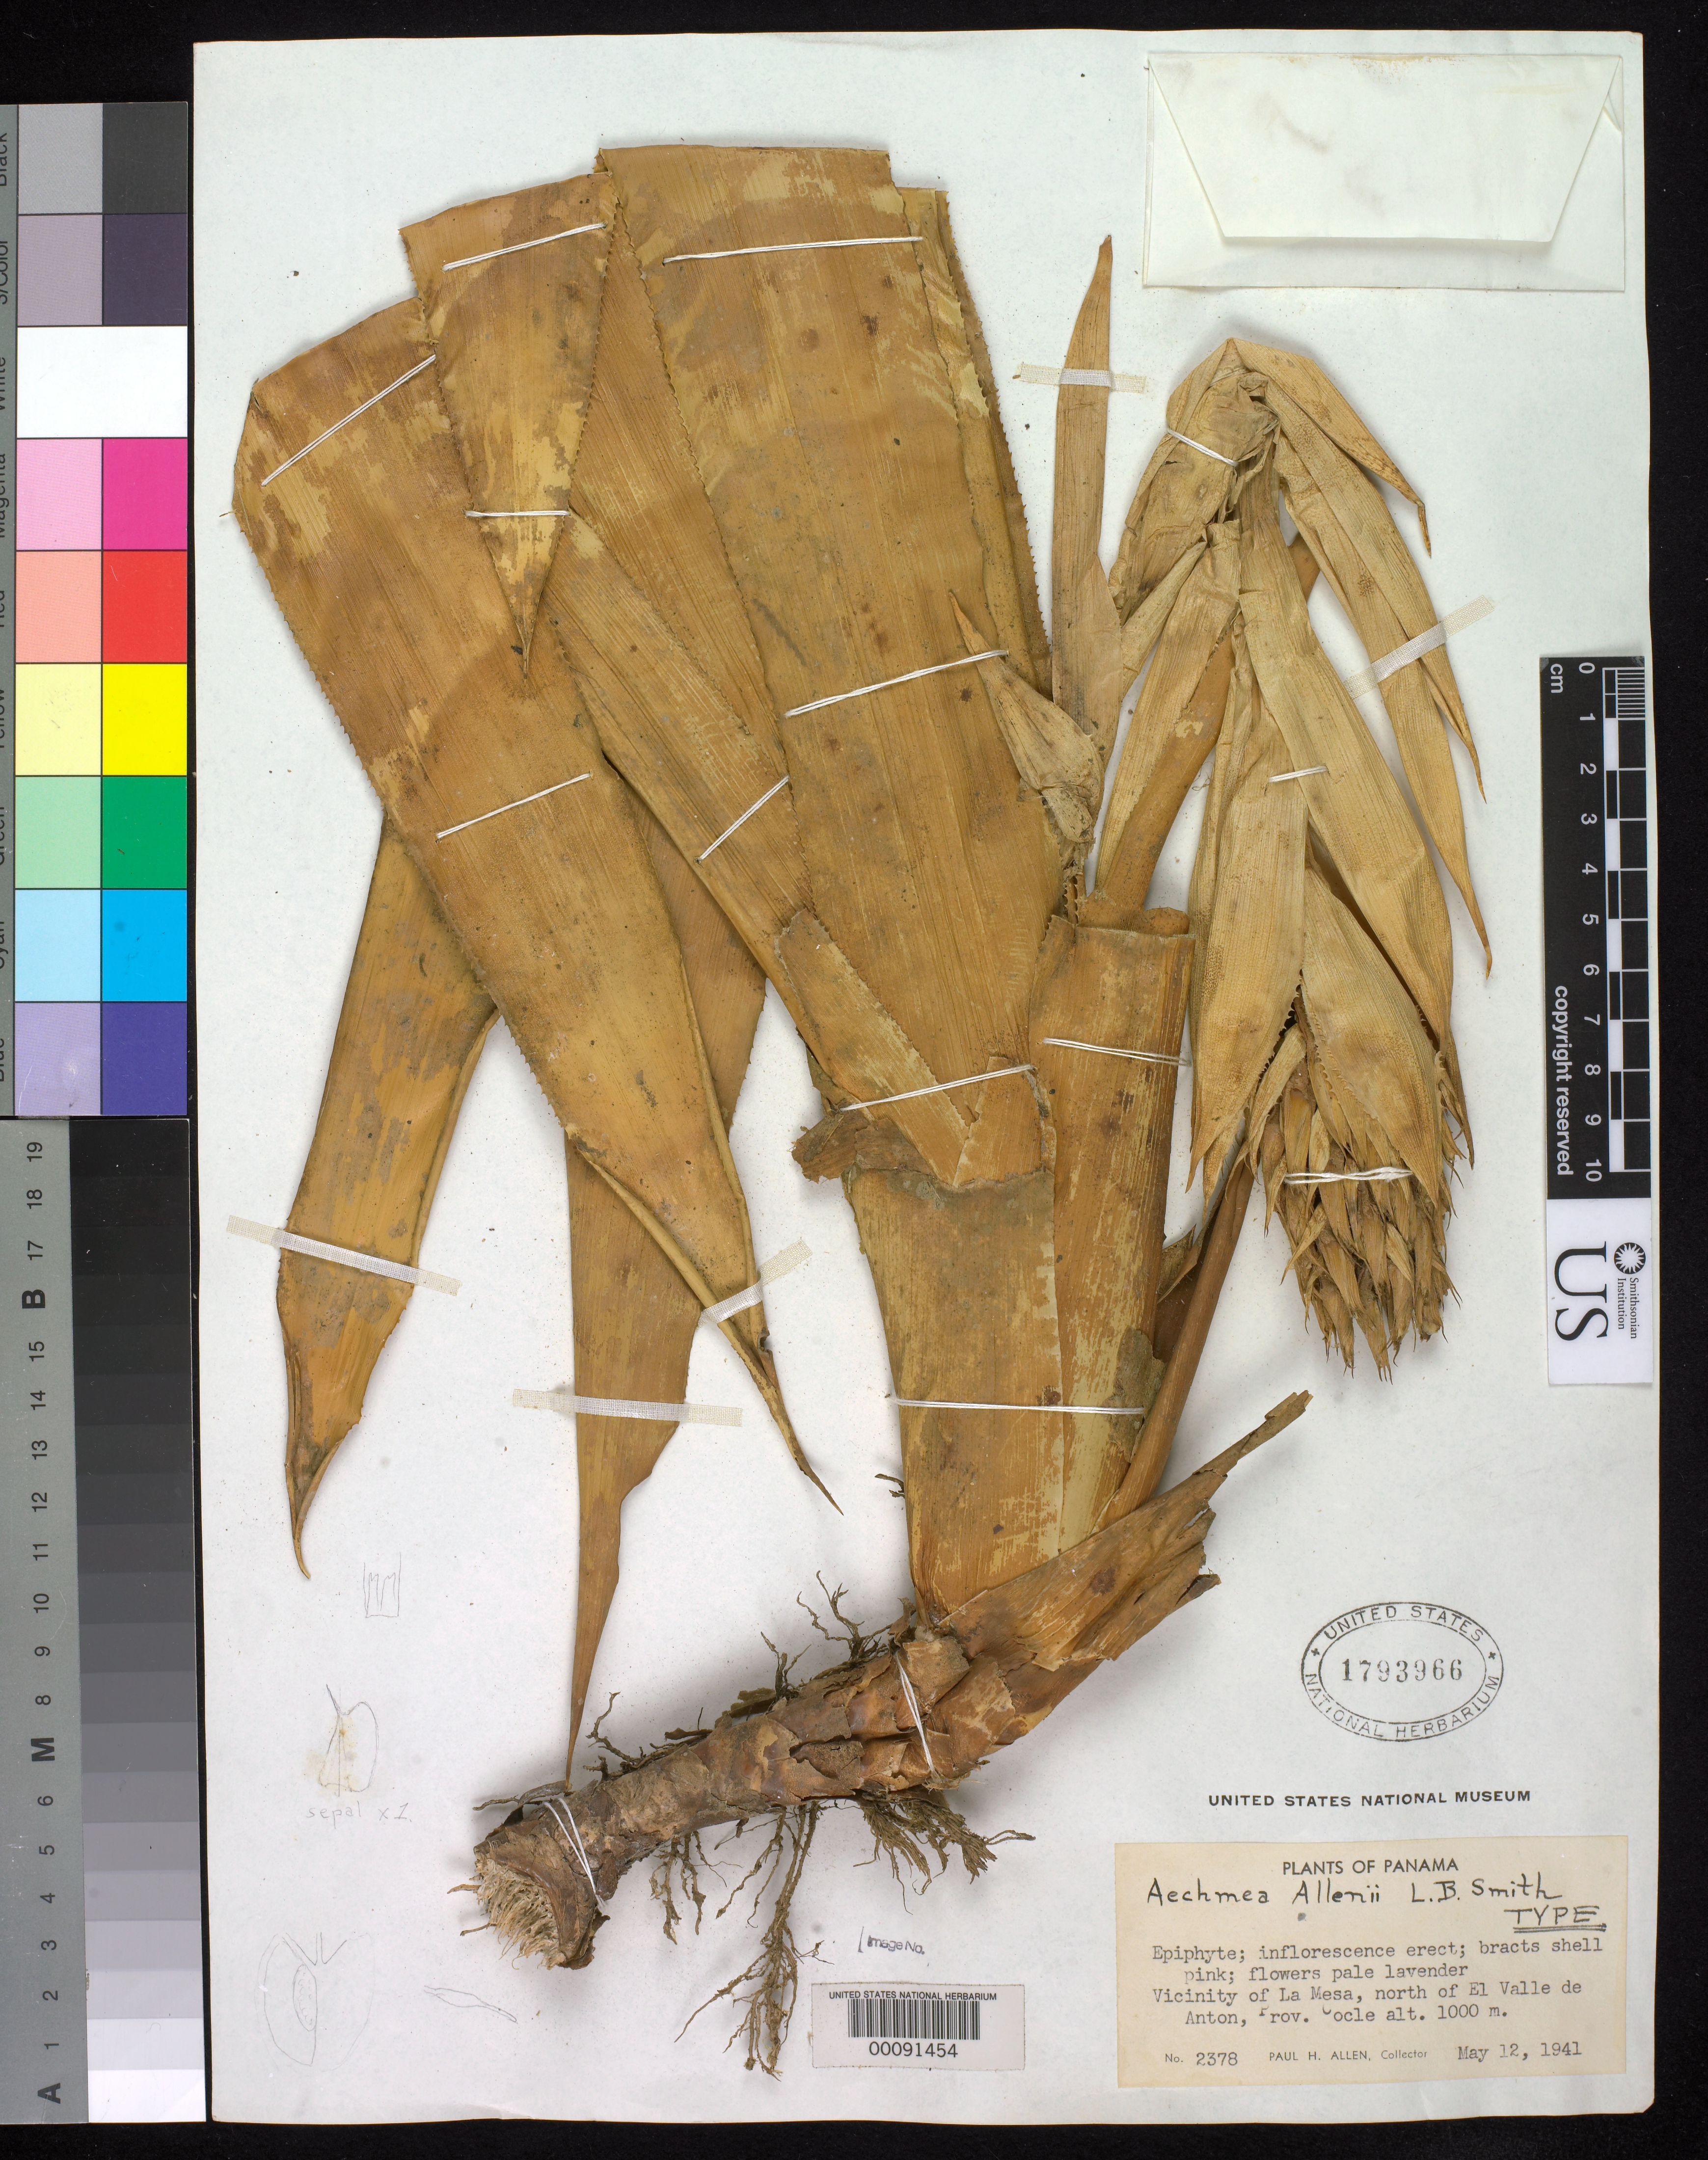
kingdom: Plantae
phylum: Tracheophyta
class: Liliopsida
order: Poales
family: Bromeliaceae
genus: Aechmea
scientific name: Aechmea allenii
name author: L.B. Sm. in Woodson & Schery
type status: Holotype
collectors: P. H. Allen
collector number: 2378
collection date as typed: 12 May 1941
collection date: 1941-05-12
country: Panama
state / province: Coclé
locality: Vicinity of La Mesa, N of el Valle De Anton.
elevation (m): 1000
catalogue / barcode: US 1793966